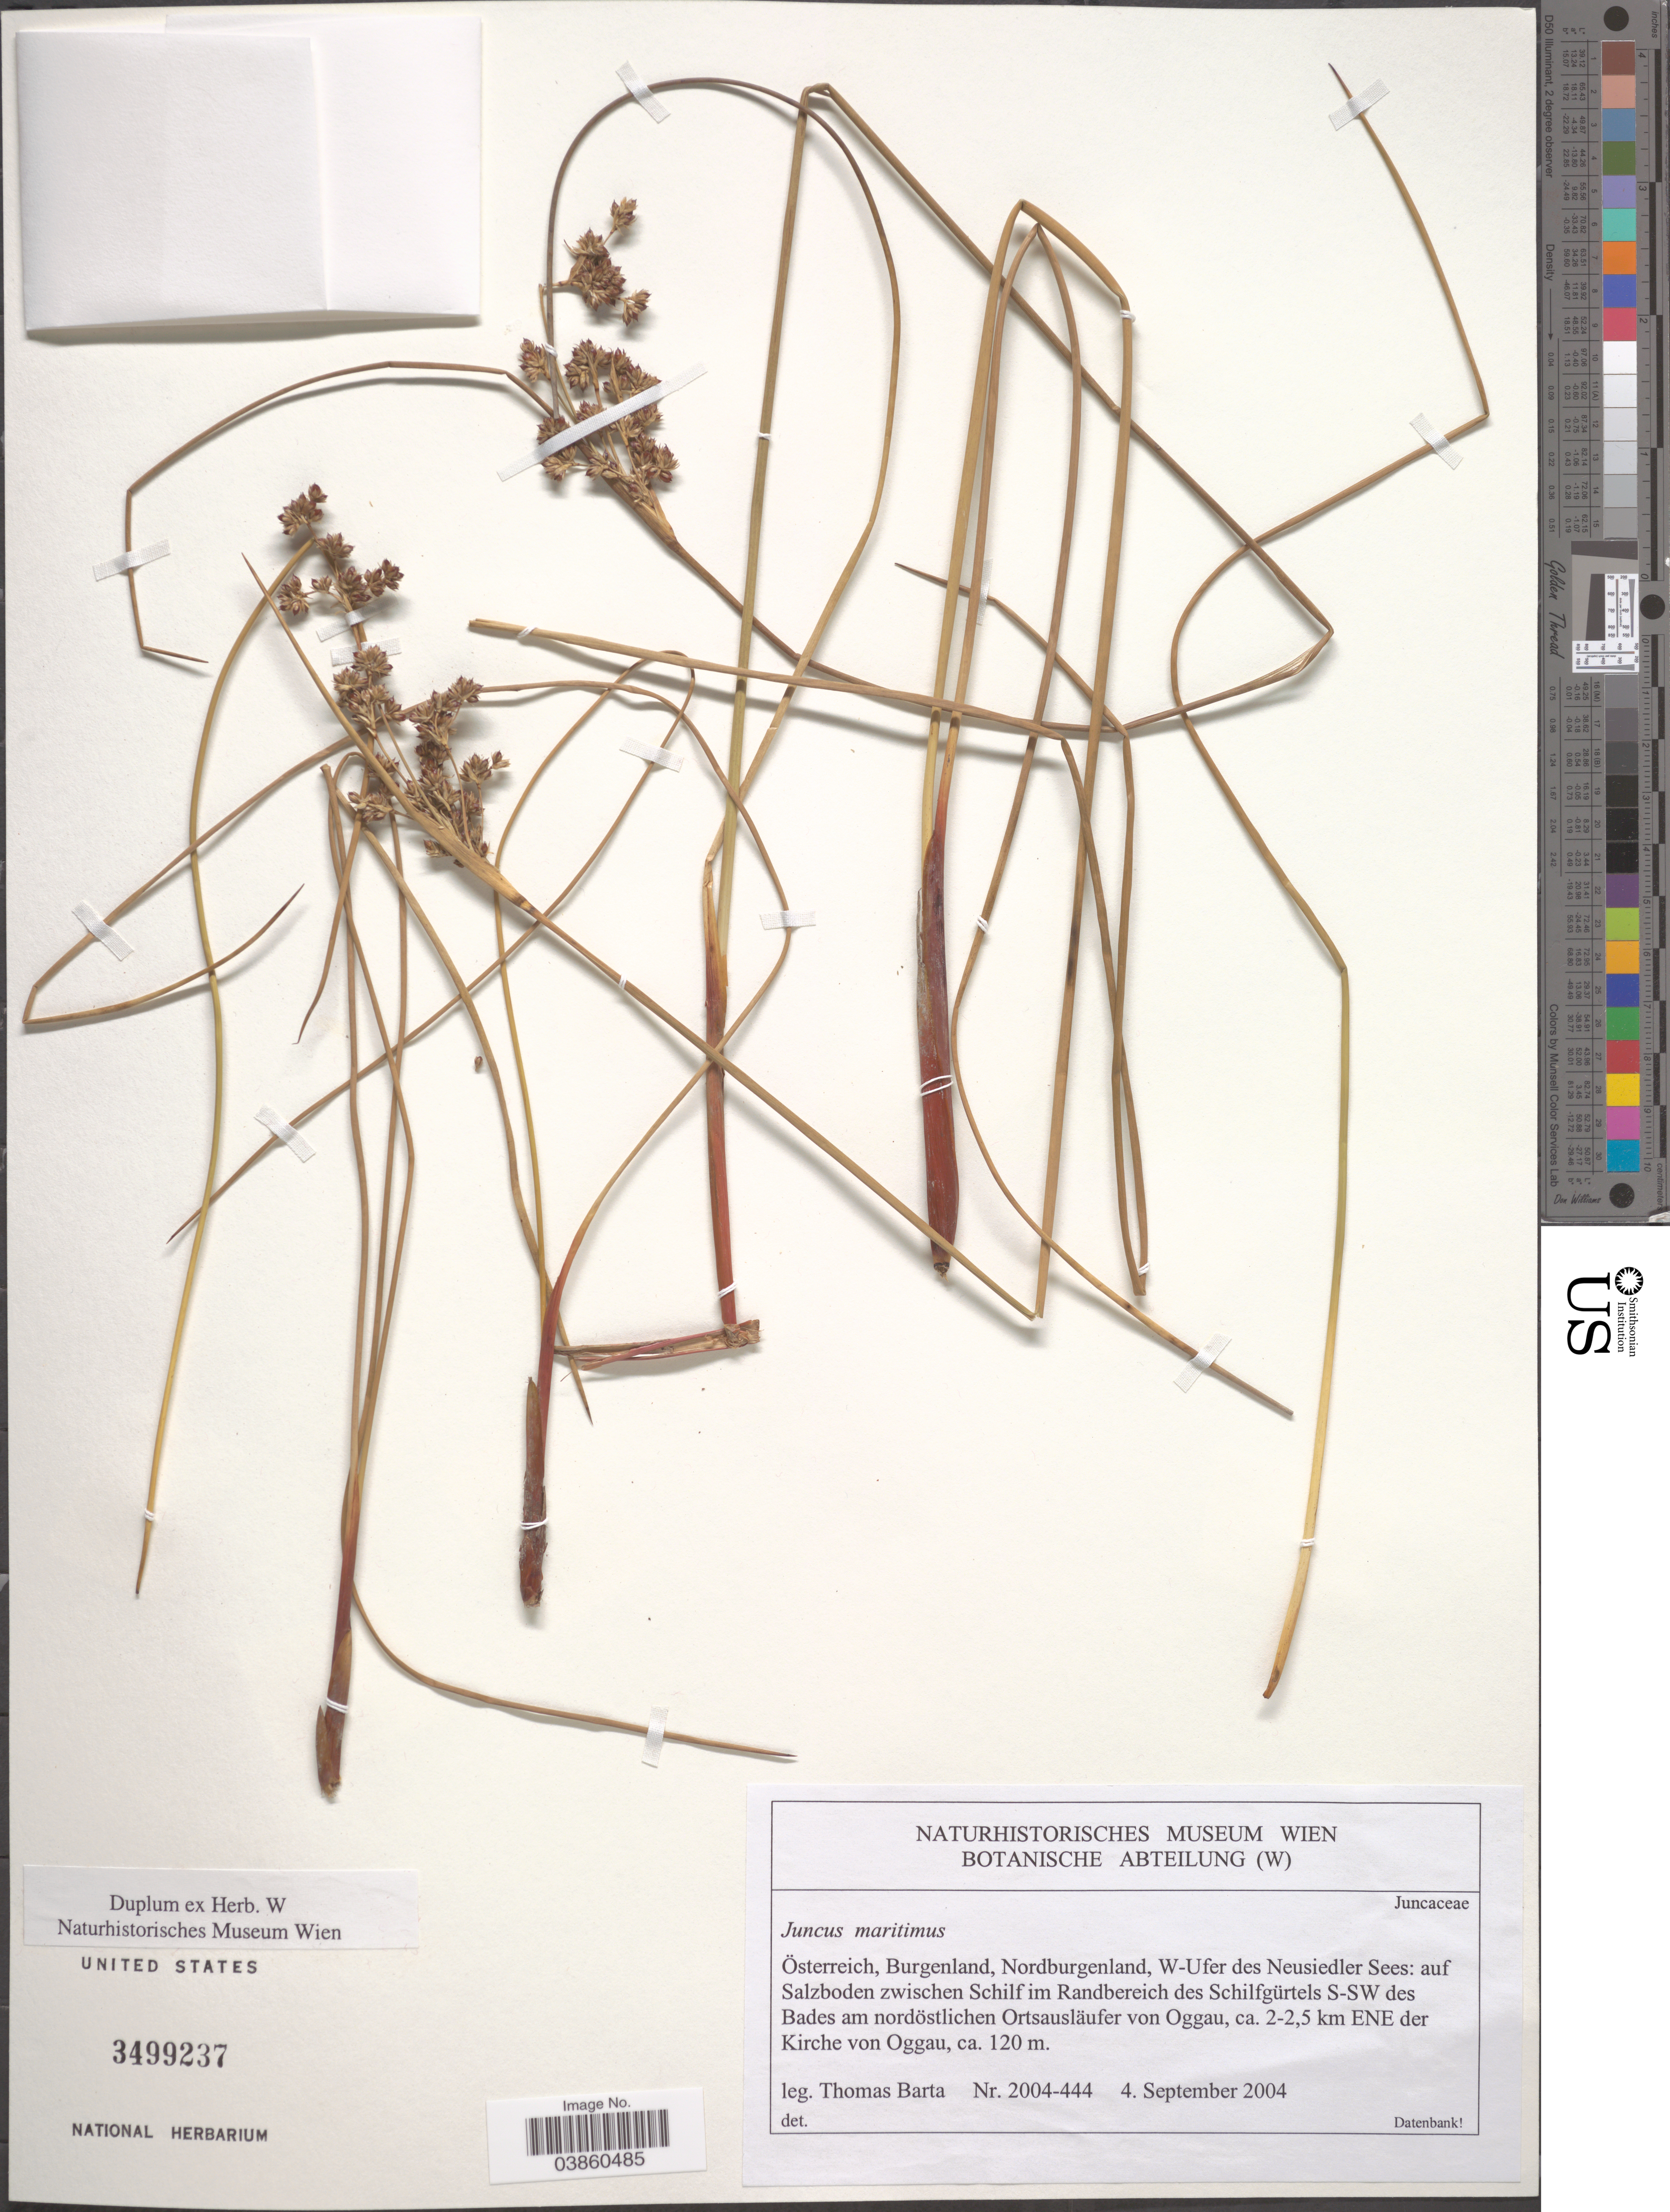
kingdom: Plantae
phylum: Tracheophyta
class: Liliopsida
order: Poales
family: Juncaceae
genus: Juncus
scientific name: Juncus maritimus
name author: Lam.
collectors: T. Barta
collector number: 2004-444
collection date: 2004-09-04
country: Austria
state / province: Burgenland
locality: Österreich, Burgenland, Nordburgenland, W-Ufer des Neusiedler Sees: auf Salzboden zwischen Schilf im Randbereich des Schilfgürtels S-SW des Bades am nordöstlichen Ortsausläufer von Oggau, ca. 2-2.5 km ENE der Kirche von Oggau.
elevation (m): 120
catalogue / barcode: US 3499237